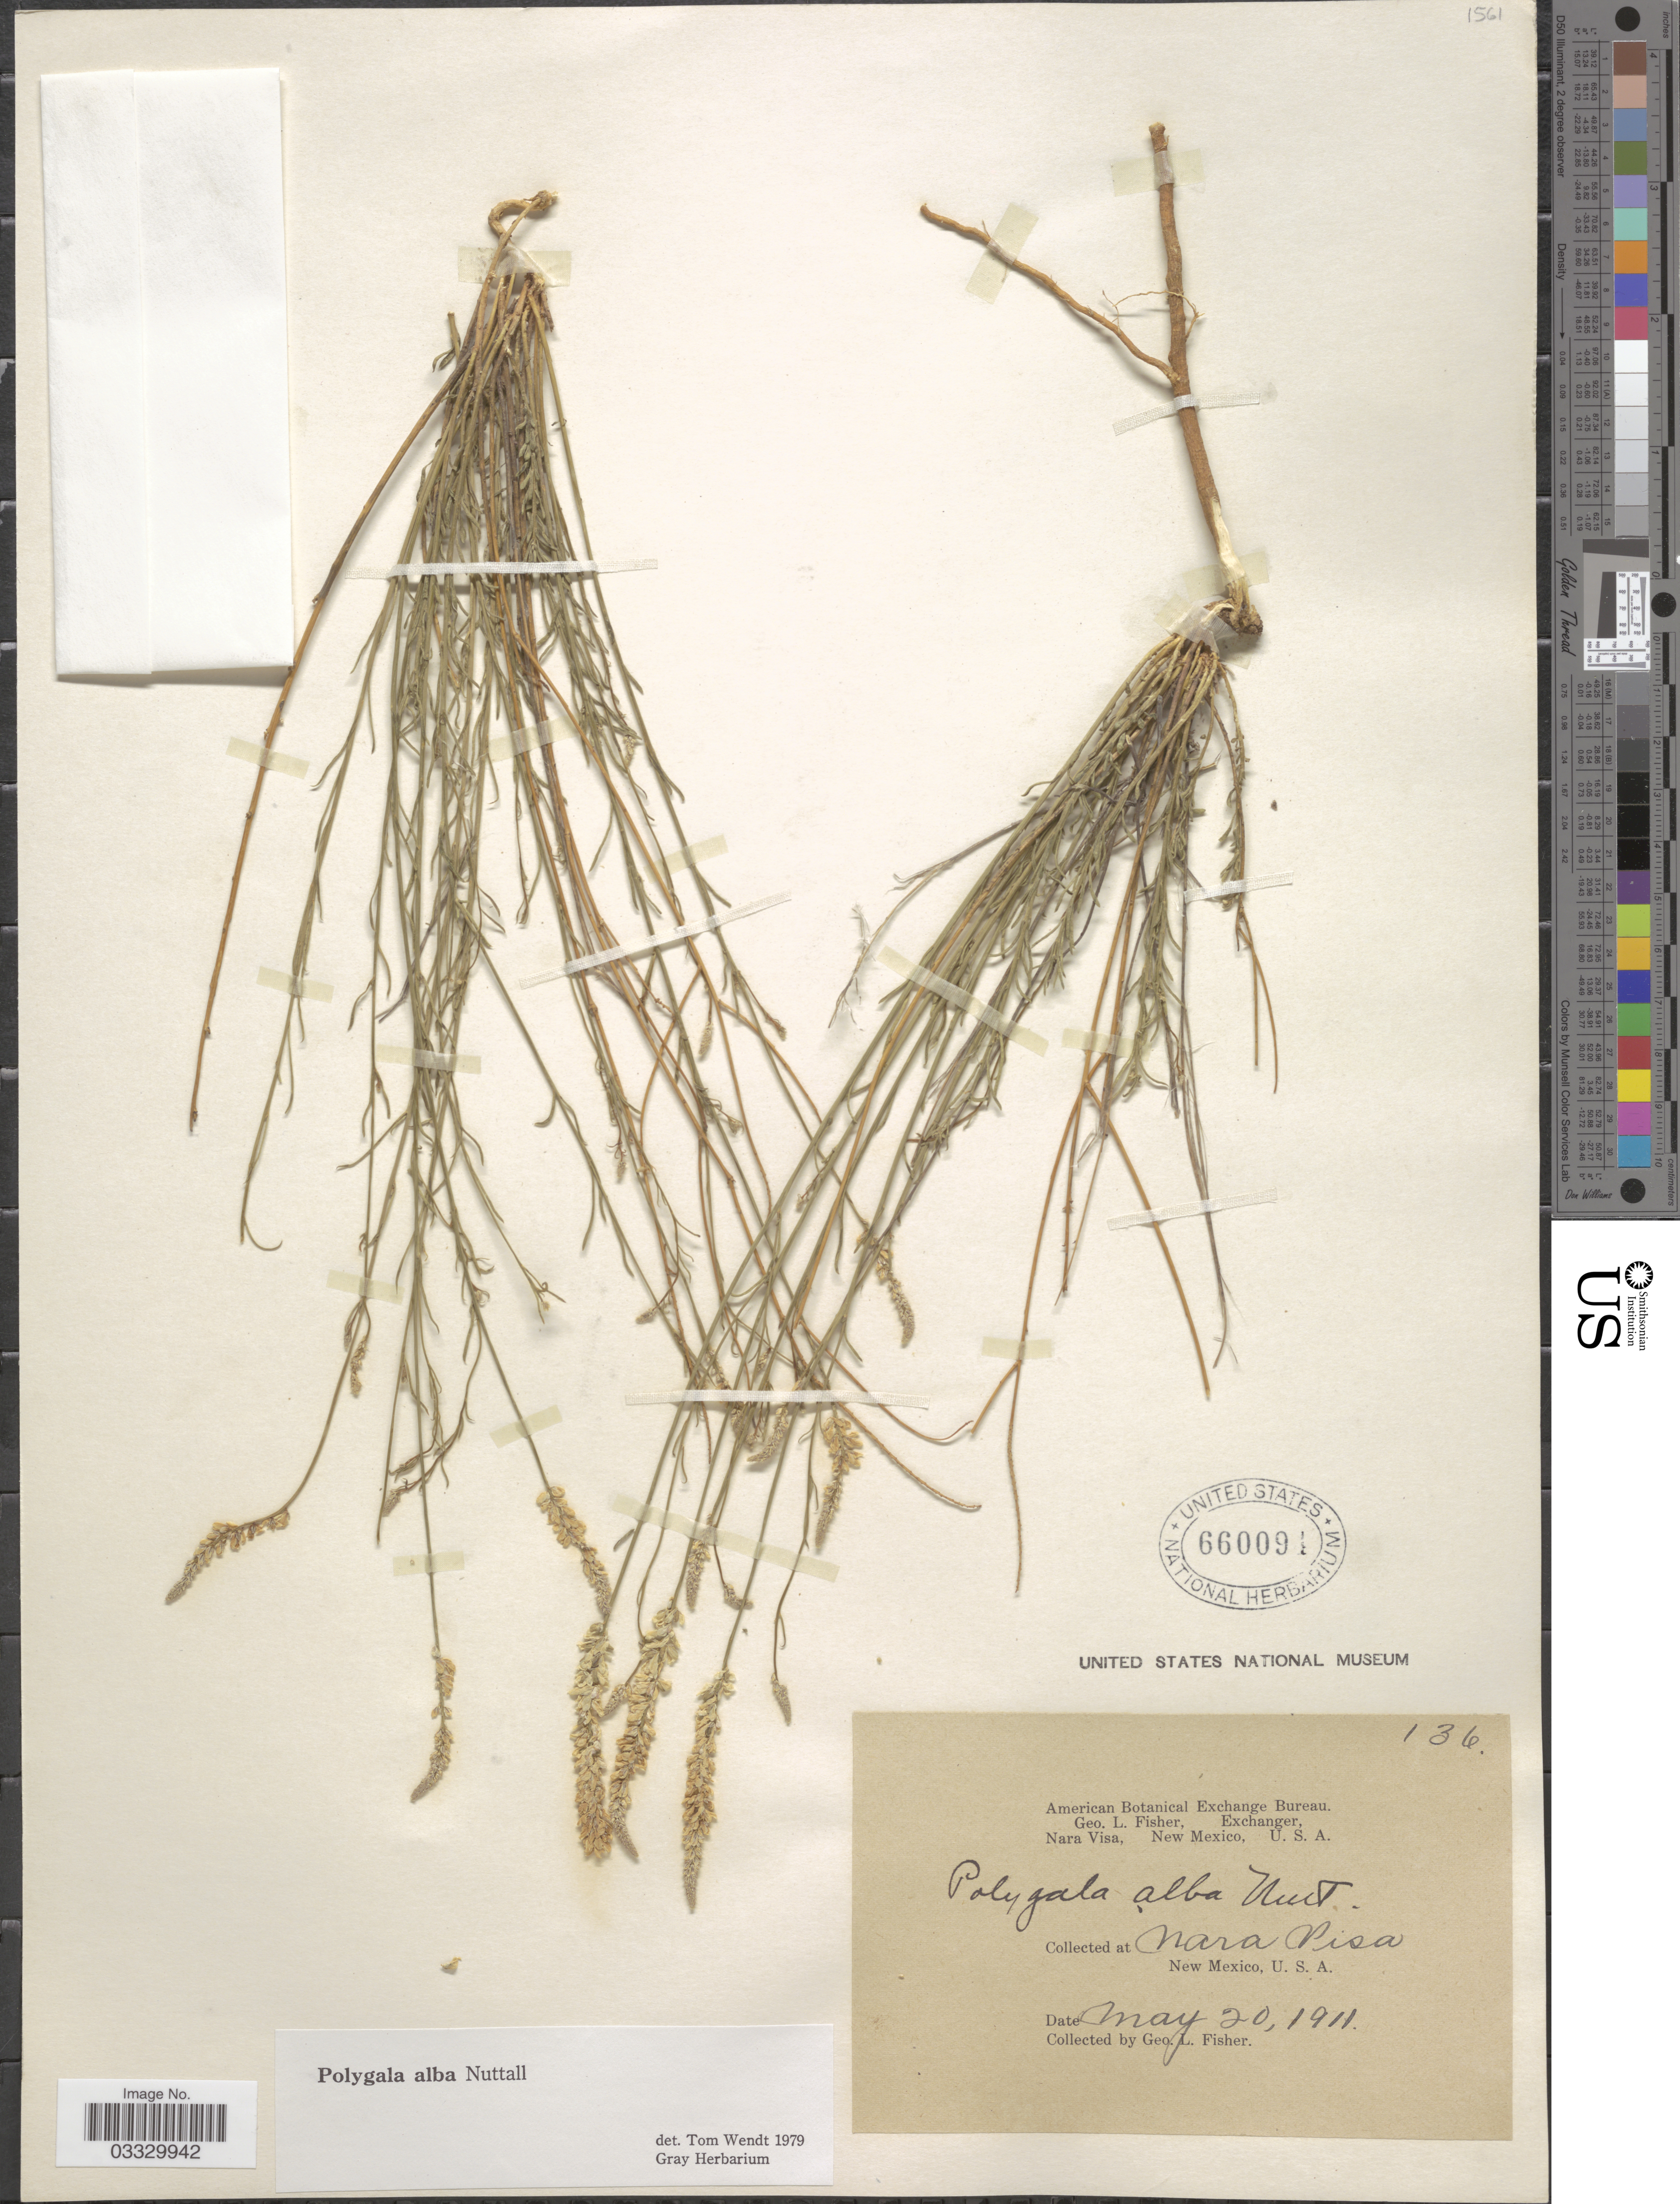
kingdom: Plantae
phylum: Tracheophyta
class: Magnoliopsida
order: Fabales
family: Polygalaceae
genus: Polygala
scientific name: Polygala alba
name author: Nutt.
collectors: G. L. Fisher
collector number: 136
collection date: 1911-05-20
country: United States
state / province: New Mexico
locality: Nara Visa.